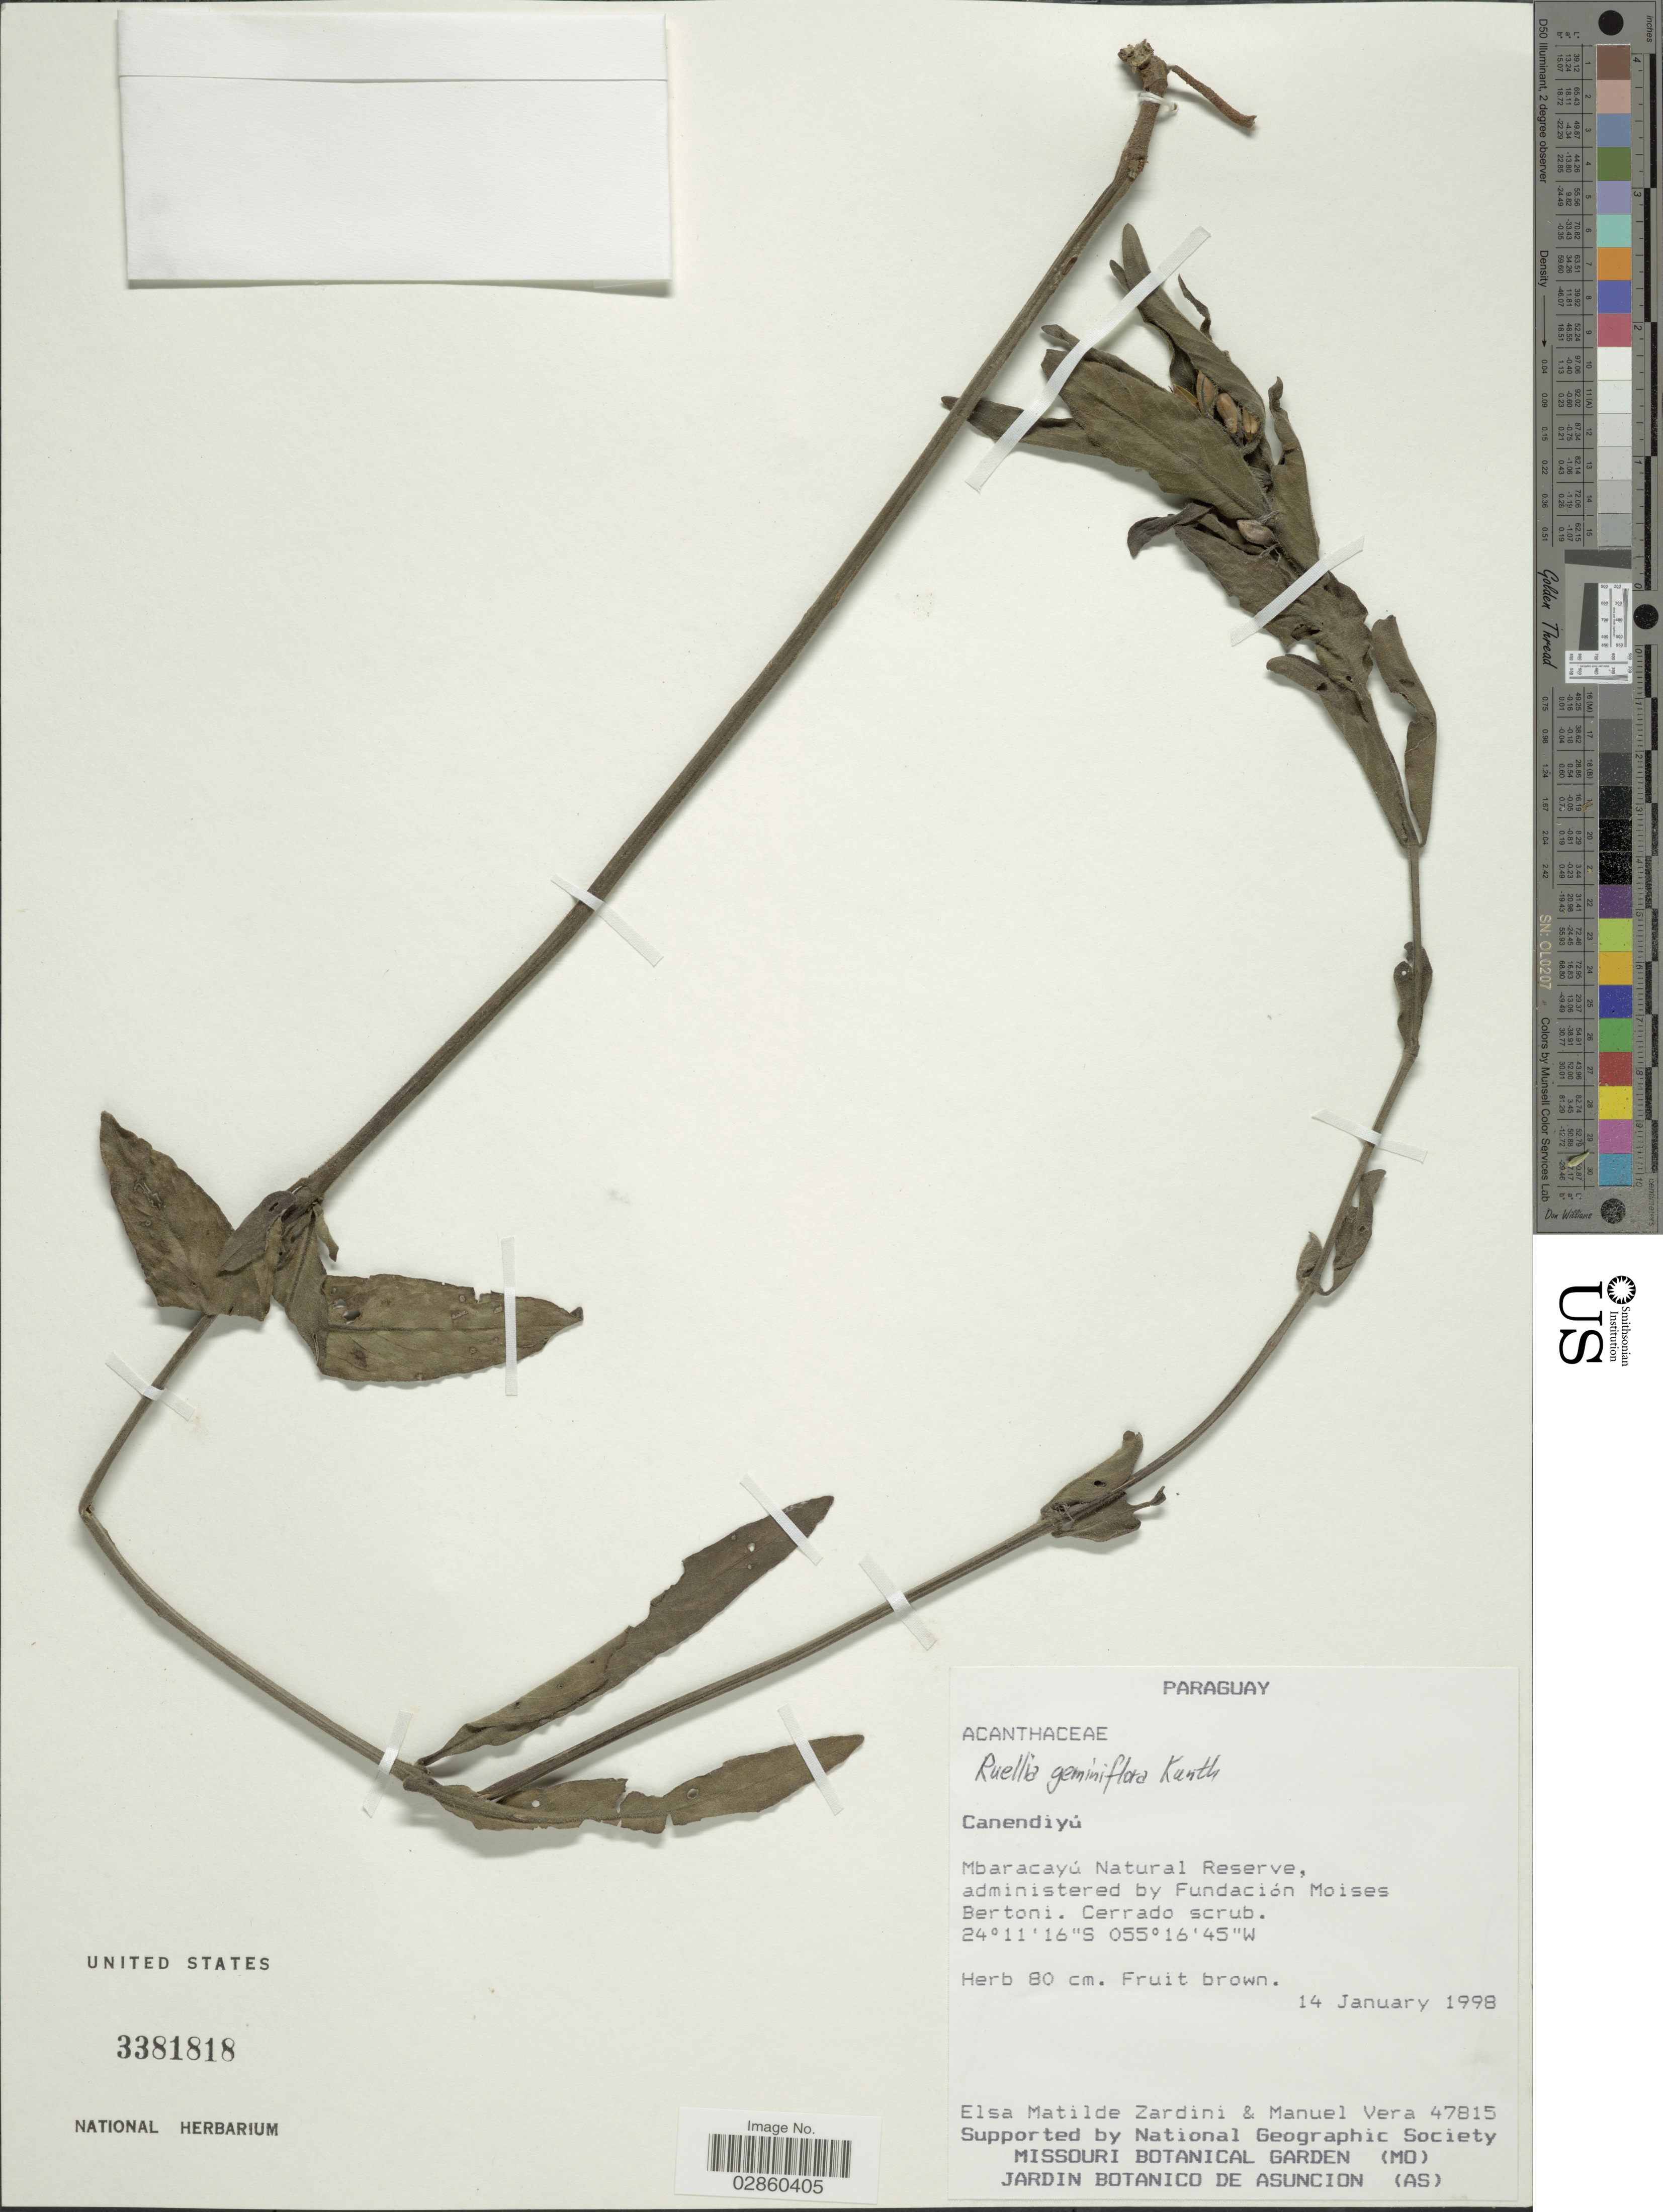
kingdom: Plantae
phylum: Tracheophyta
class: Magnoliopsida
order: Lamiales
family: Acanthaceae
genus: Ruellia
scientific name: Ruellia geminiflora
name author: Kunth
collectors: E. M. Zardini & M. Vera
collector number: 47815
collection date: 1998-01-14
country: Paraguay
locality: Canendiyú. Mbaracayú Natural Reserve, administered by Fundacion Moises Bertoni.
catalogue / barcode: US 3381818